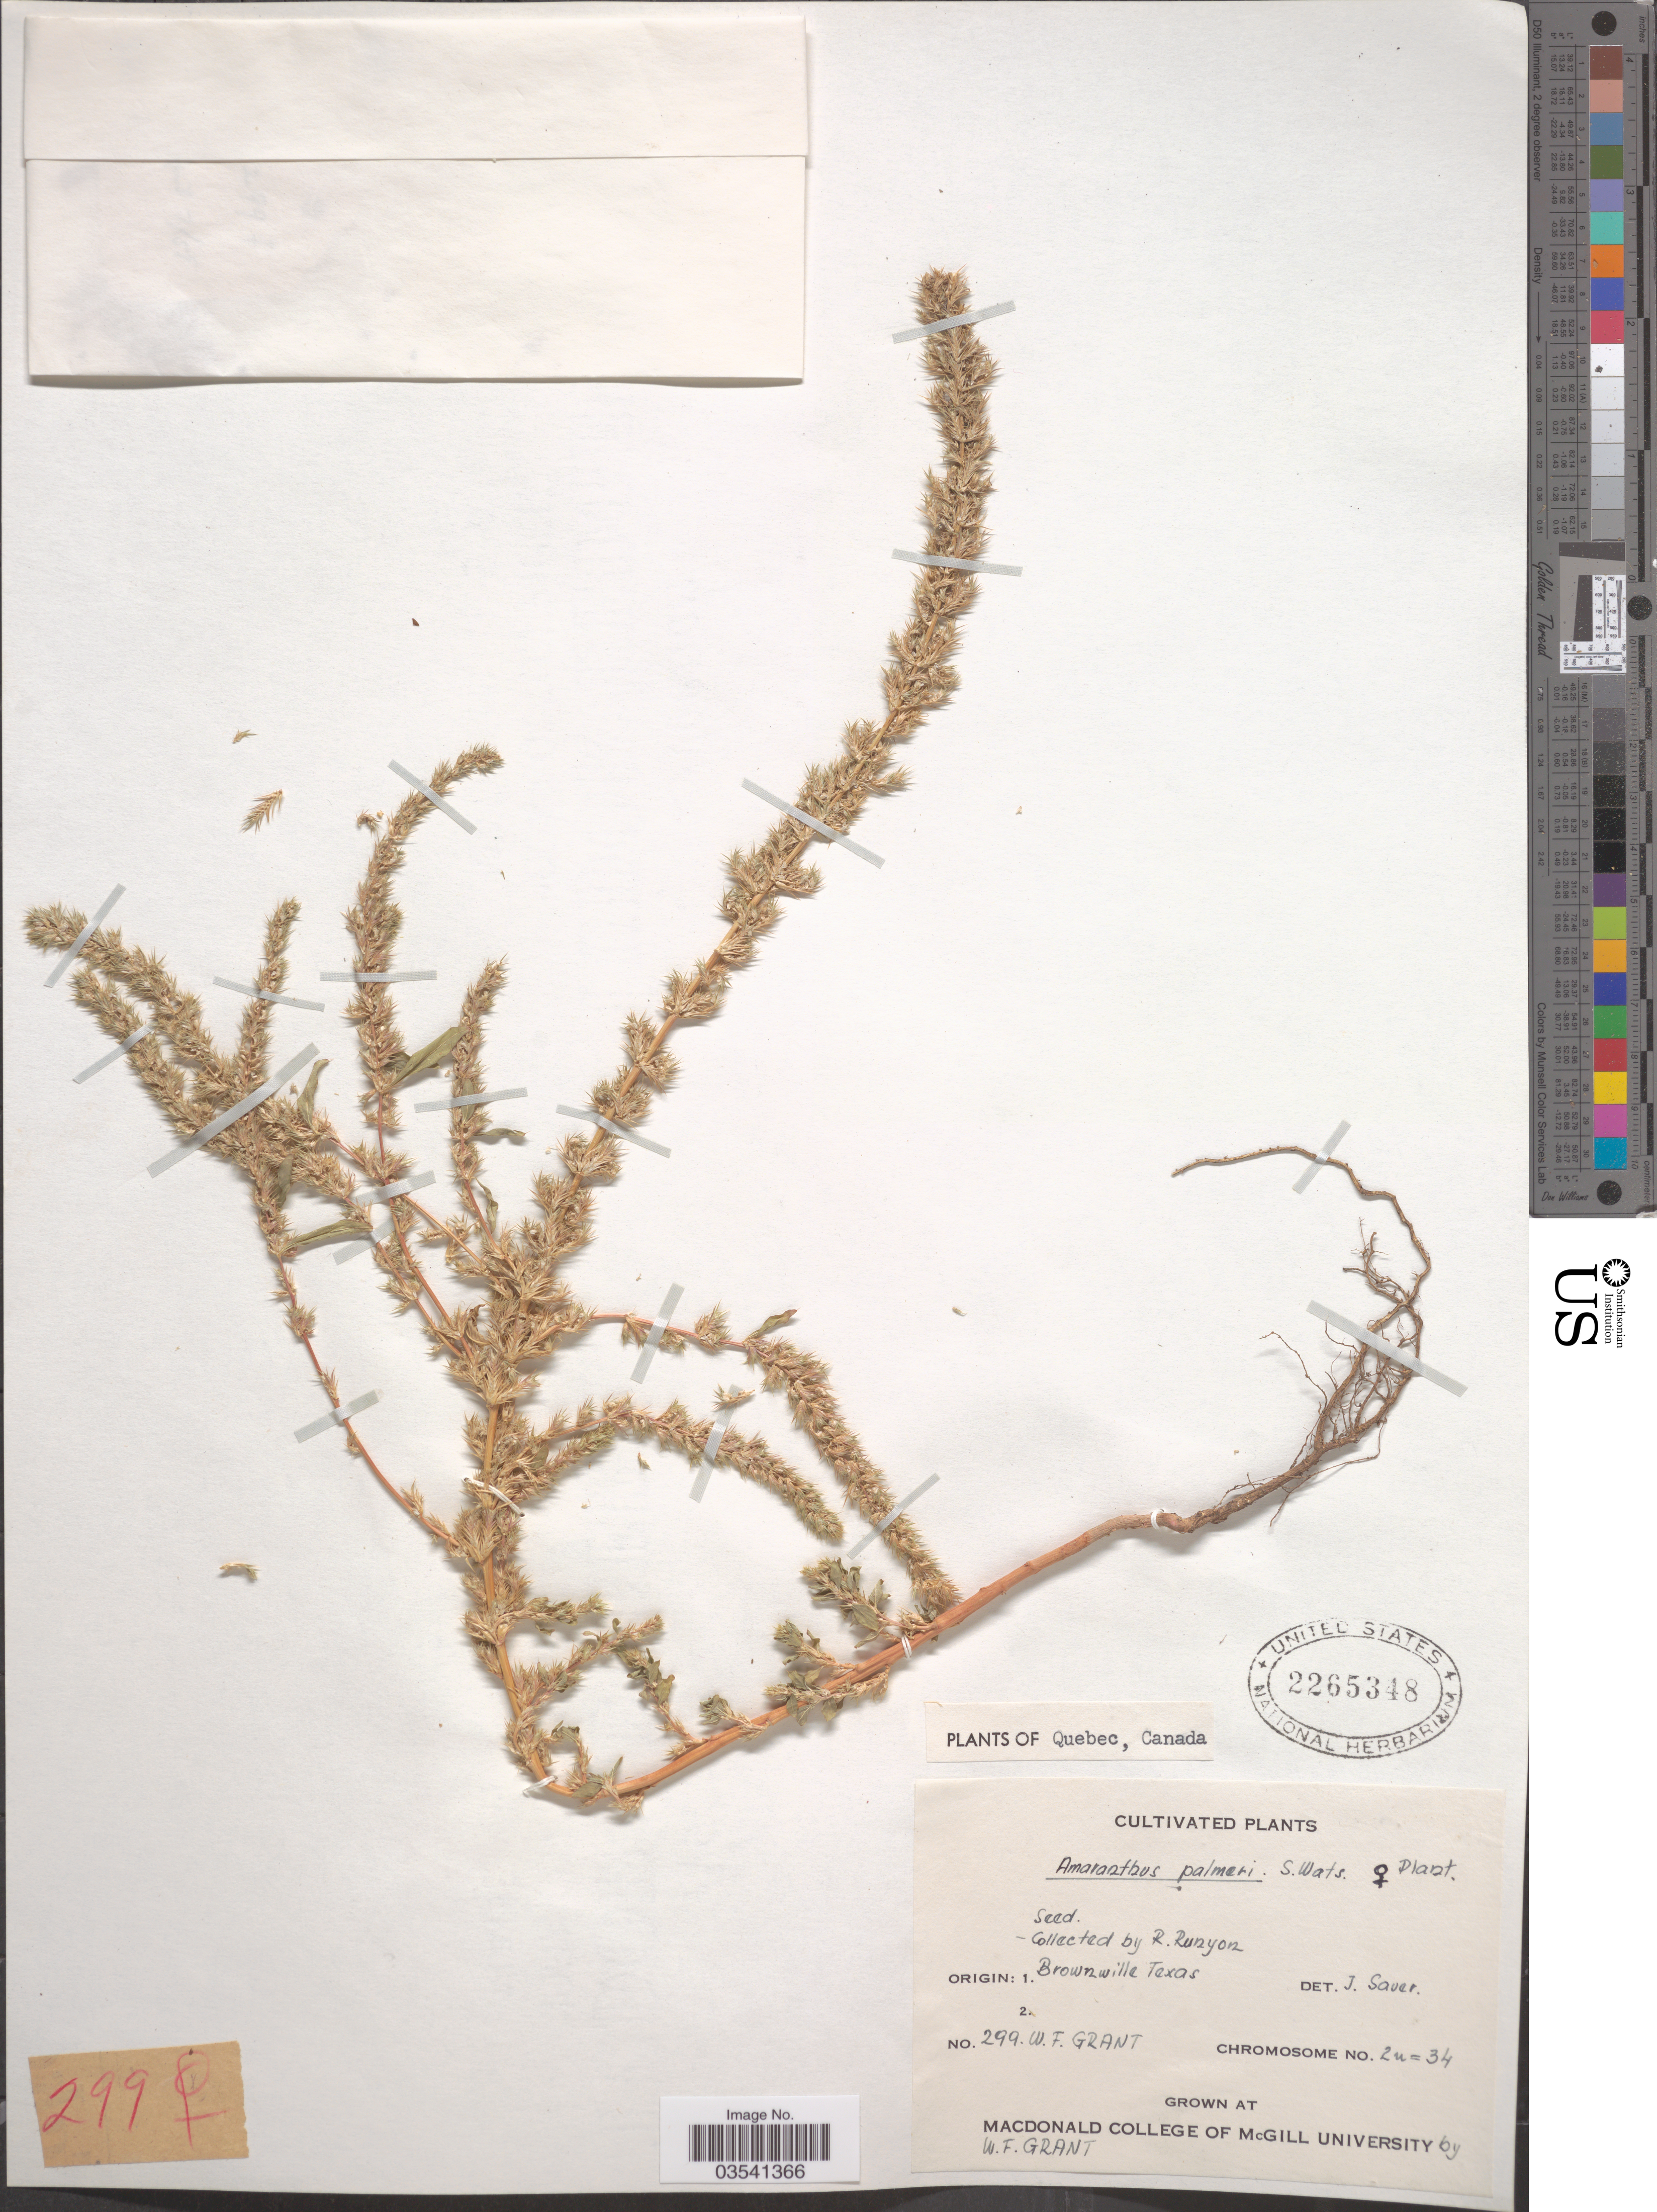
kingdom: Plantae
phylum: Tracheophyta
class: Magnoliopsida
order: Caryophyllales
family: Amaranthaceae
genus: Amaranthus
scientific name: Amaranthus palmeri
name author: S. Watson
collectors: W. Grant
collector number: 299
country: Canada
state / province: Quebec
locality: Grown at MacDonald College of McGill University.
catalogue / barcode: US 2265348